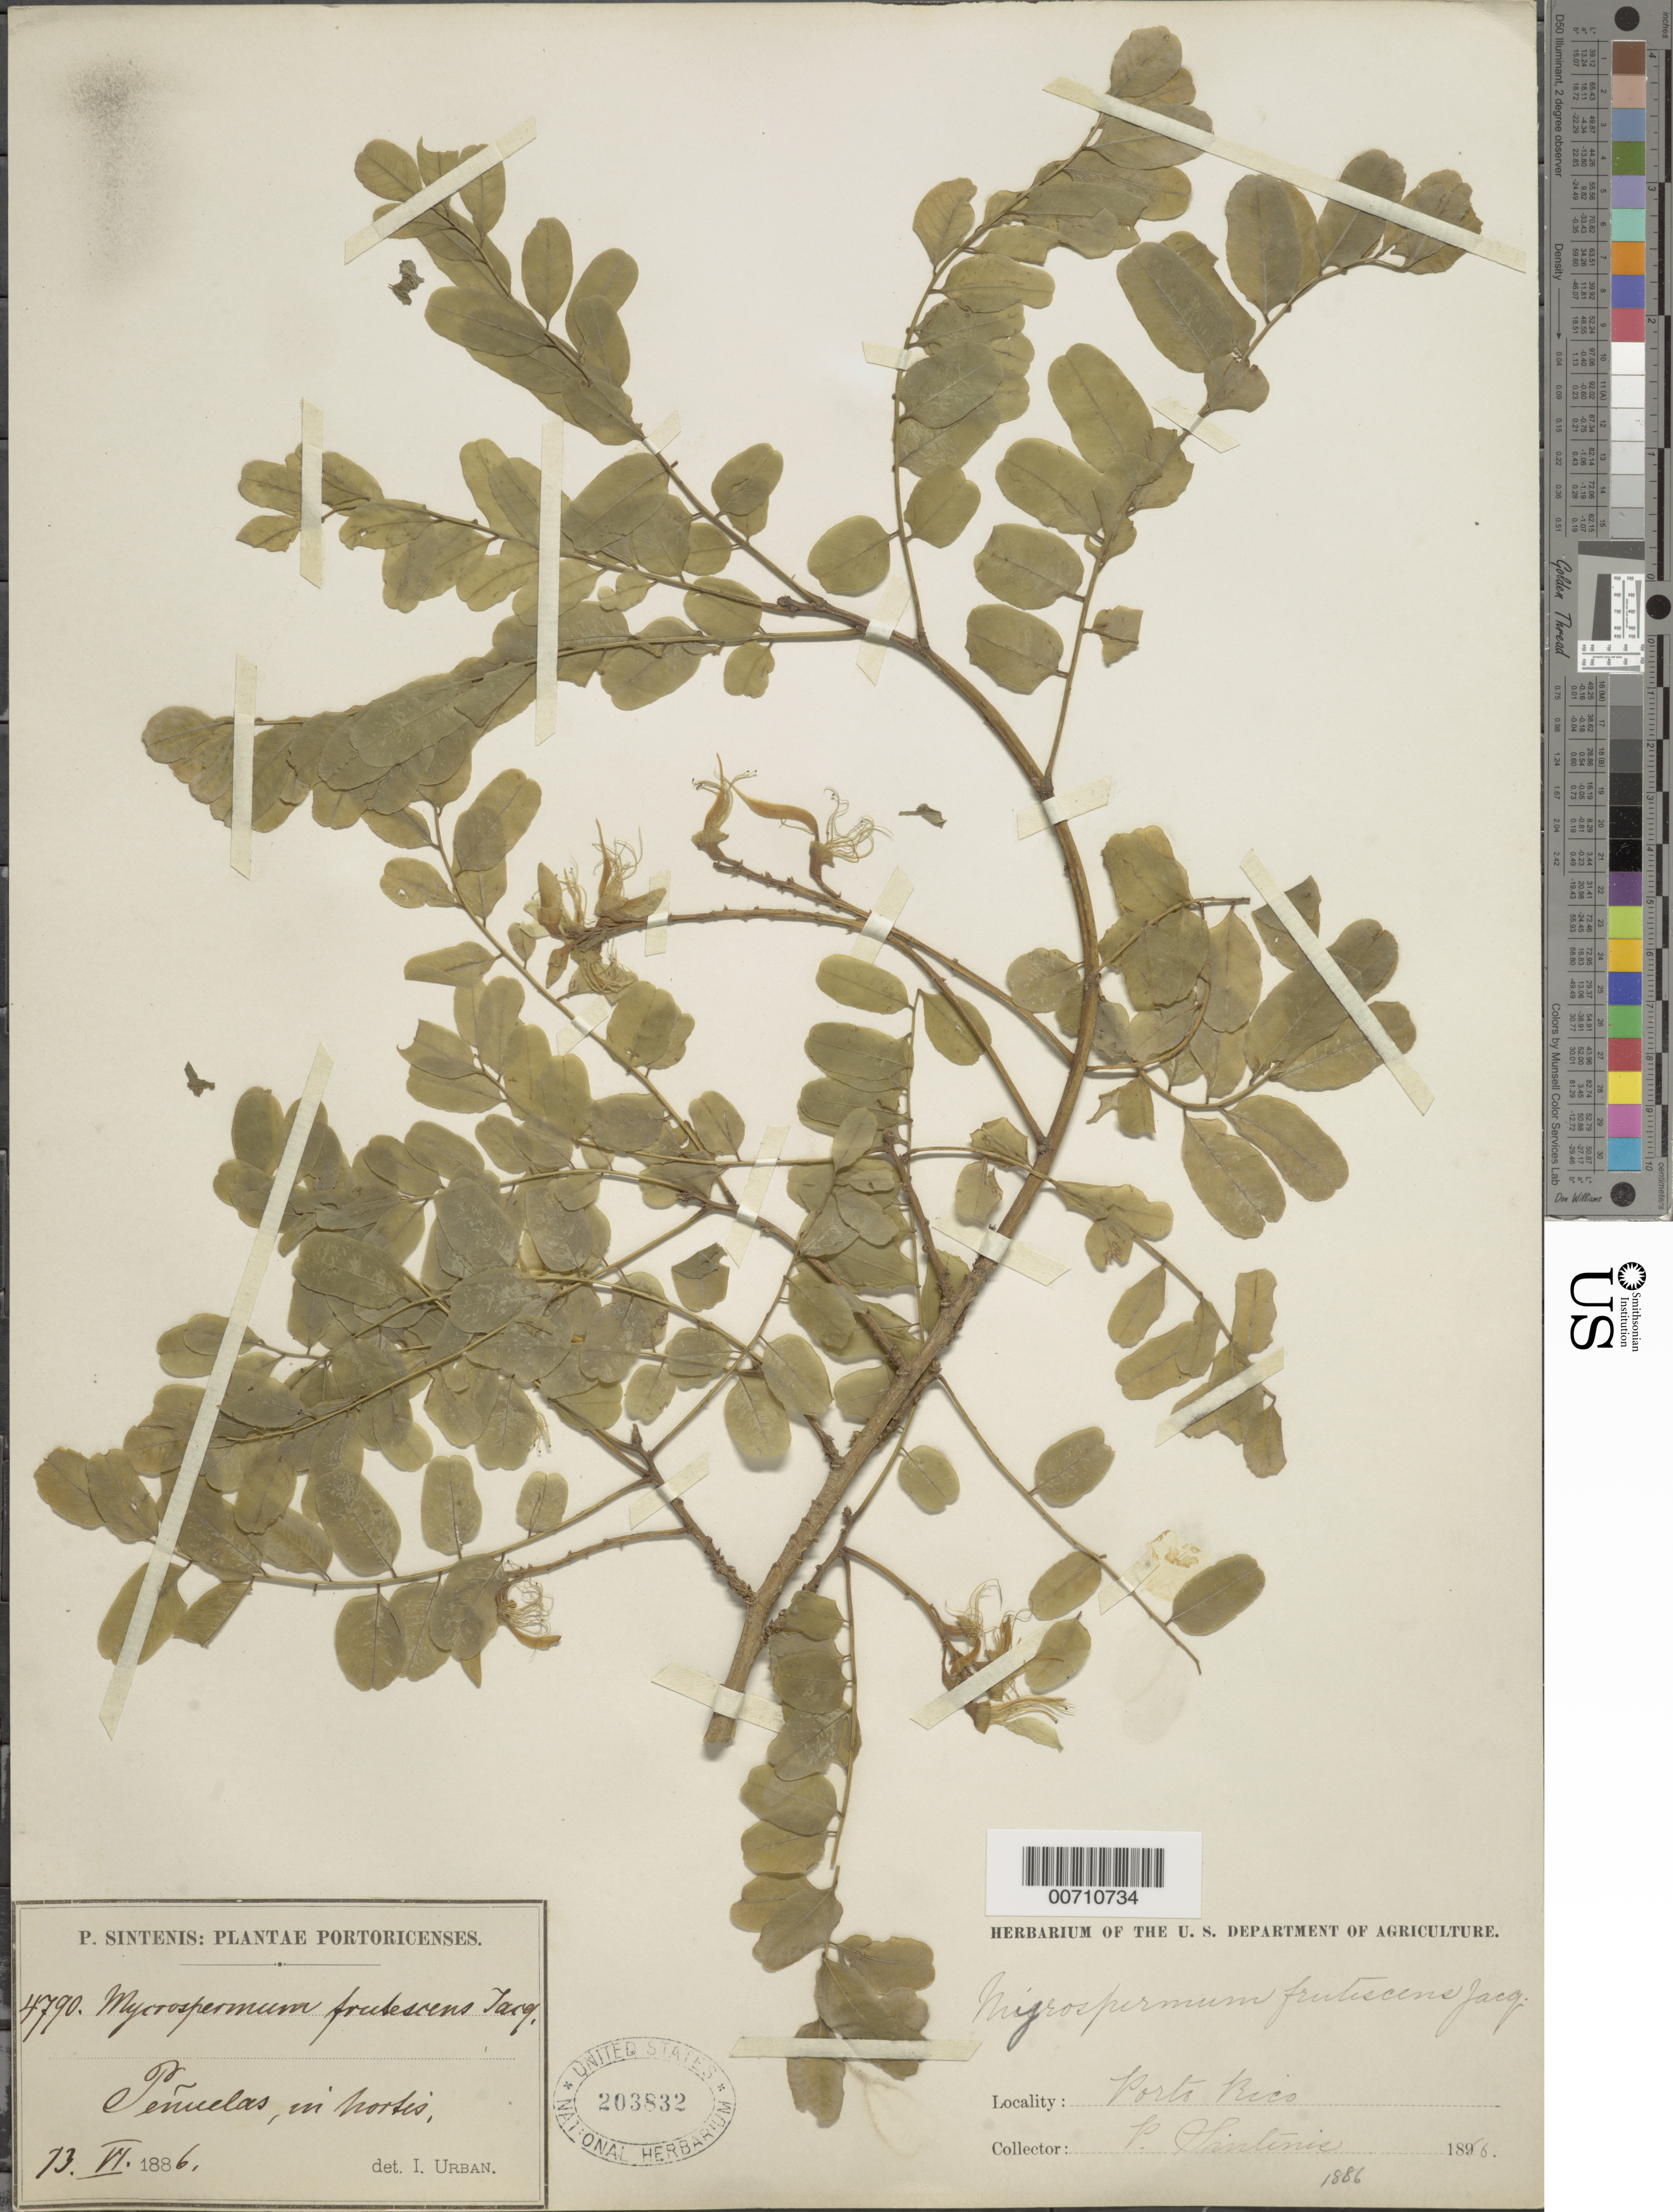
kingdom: Plantae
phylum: Tracheophyta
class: Magnoliopsida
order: Fabales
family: Fabaceae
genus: Myrospermum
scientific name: Myrospermum frutescens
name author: Jacq.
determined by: Urban, Ignatz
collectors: P. Sintenis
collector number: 4790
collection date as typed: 13 Jun 1886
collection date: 1886-06-13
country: Puerto Rico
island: Greater Antilles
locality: Penuelas, in nortis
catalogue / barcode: US 203832